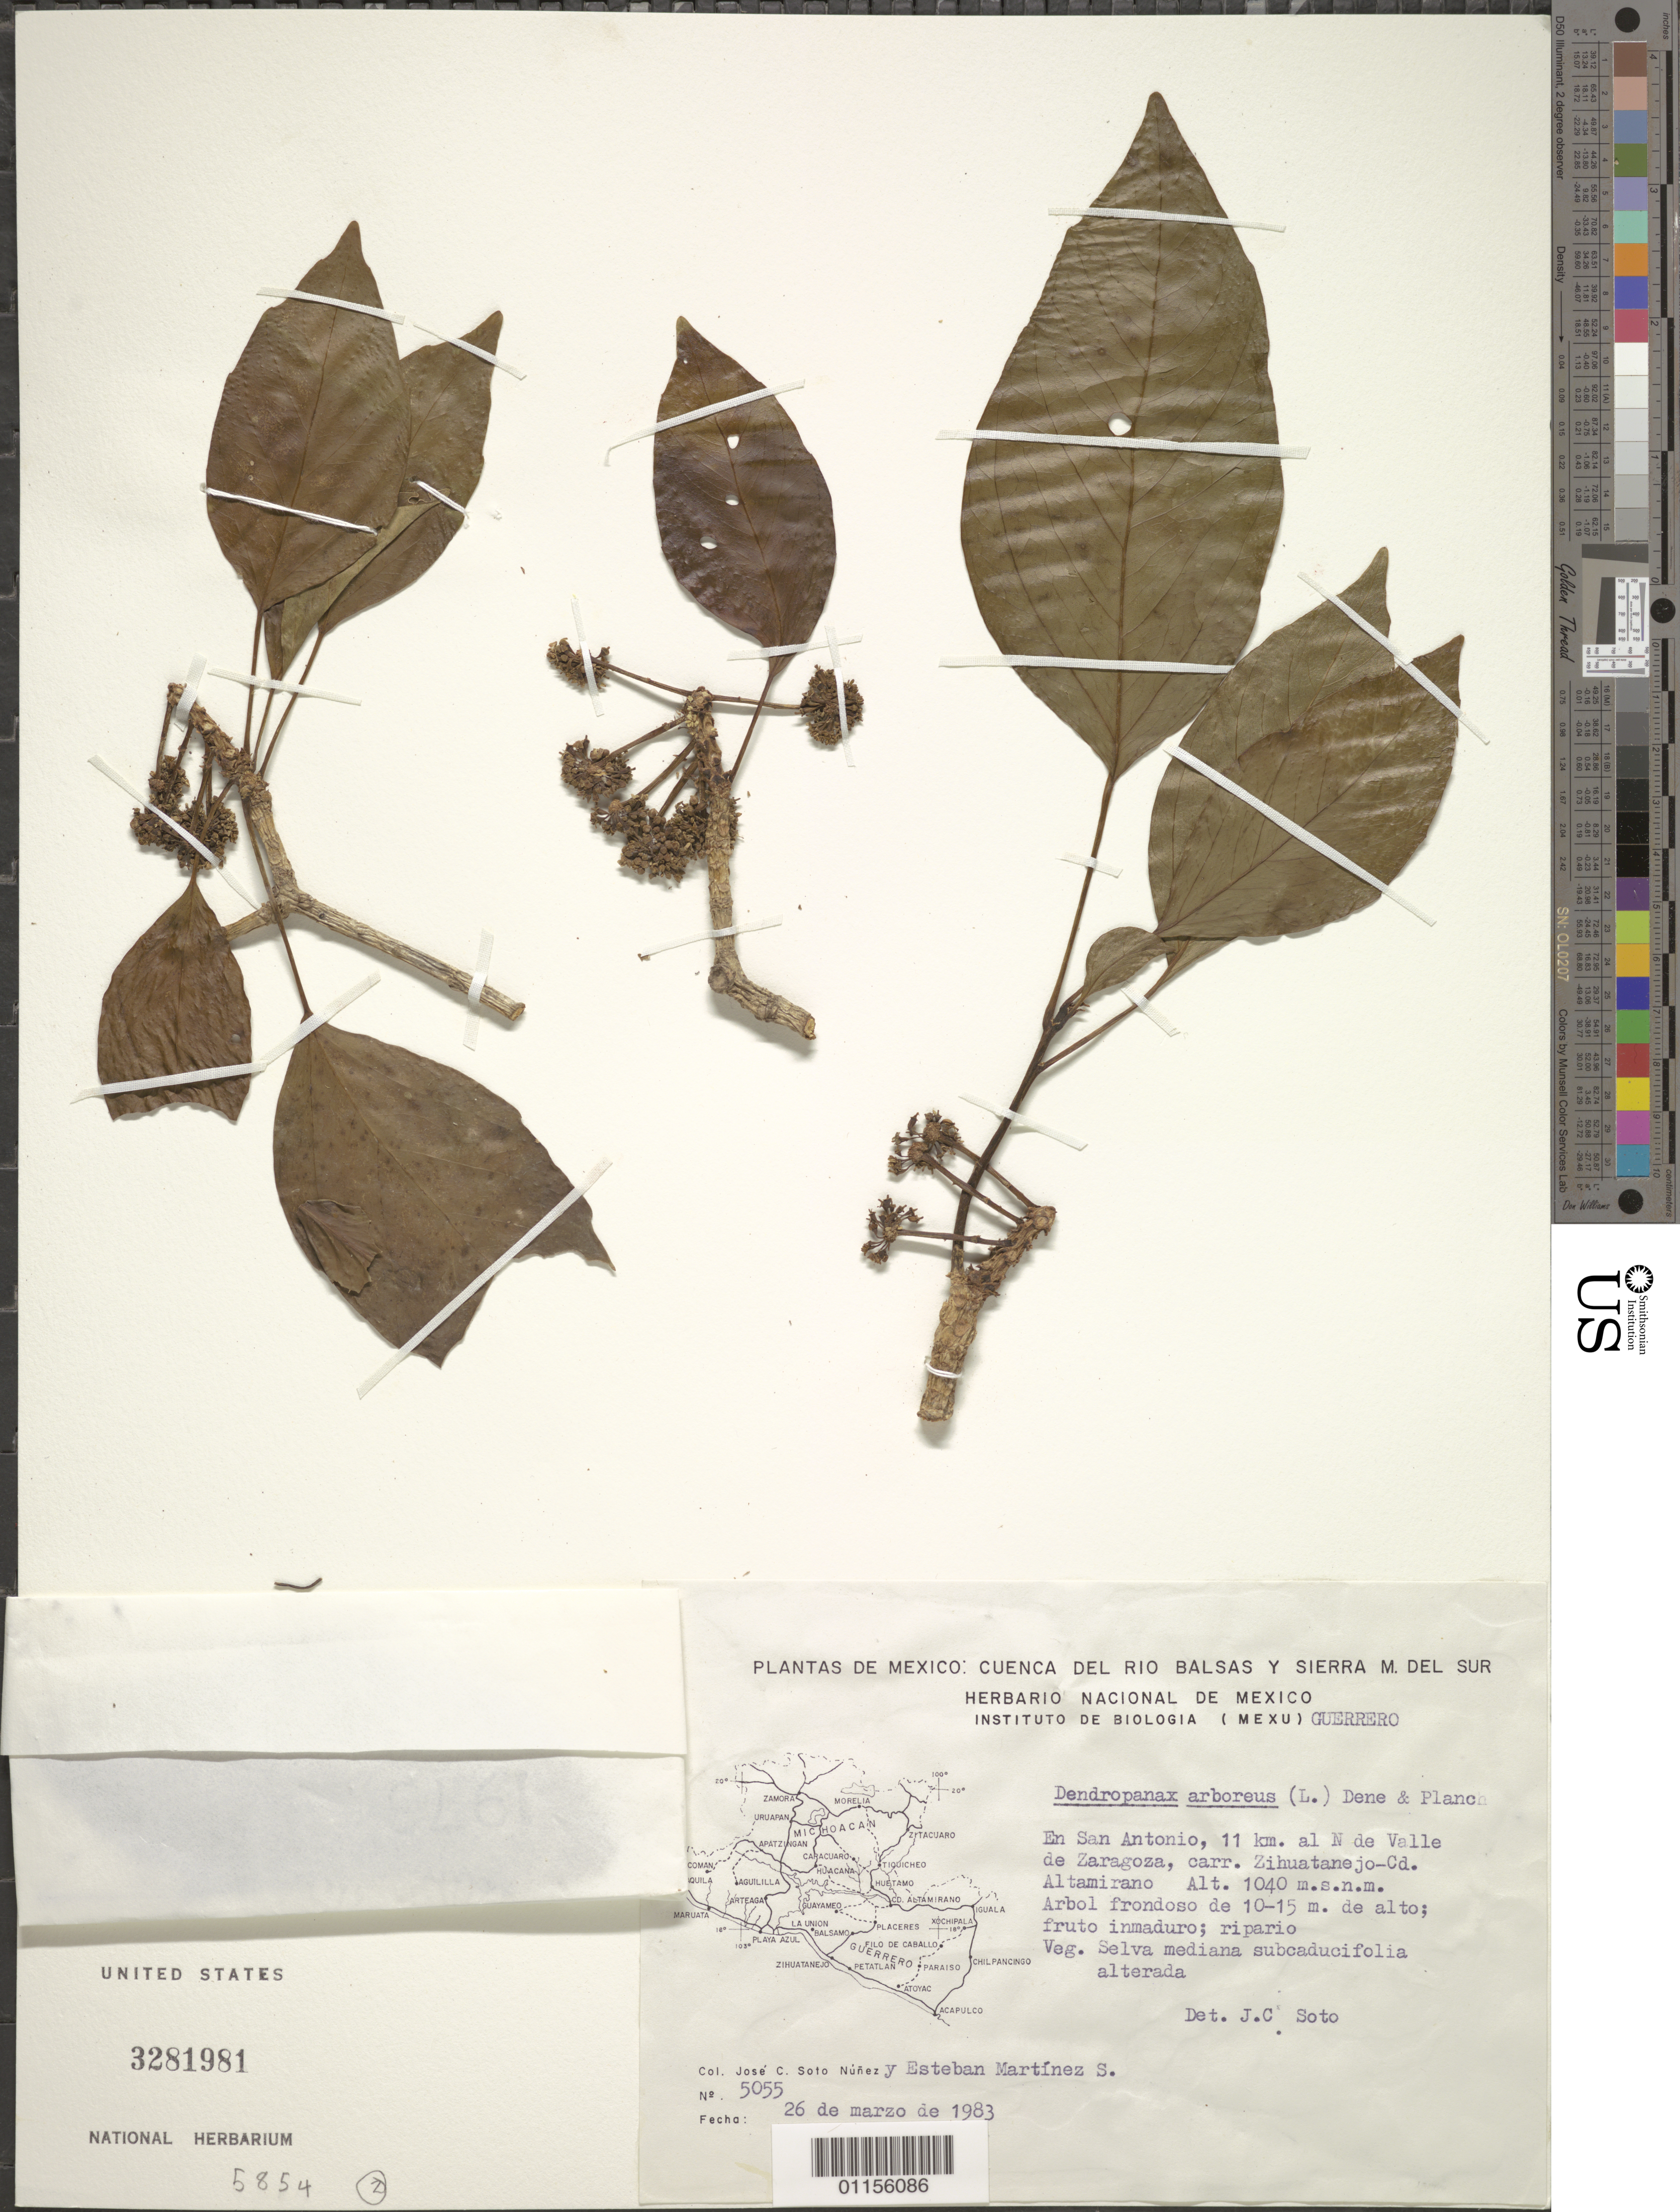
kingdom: Plantae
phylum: Tracheophyta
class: Magnoliopsida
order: Apiales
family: Araliaceae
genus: Dendropanax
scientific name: Dendropanax arboreus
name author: (L.) Decne. & Planch.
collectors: J. C. Soto Núñez & E. M. Martínez S.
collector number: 5055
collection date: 1983-03-26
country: Mexico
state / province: Guerrero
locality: En San Antonio, 11 km al N de Valle de Zaragoza, carr. Zihuatanejo-Cd. Altamirano.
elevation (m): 1040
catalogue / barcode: US 3281981